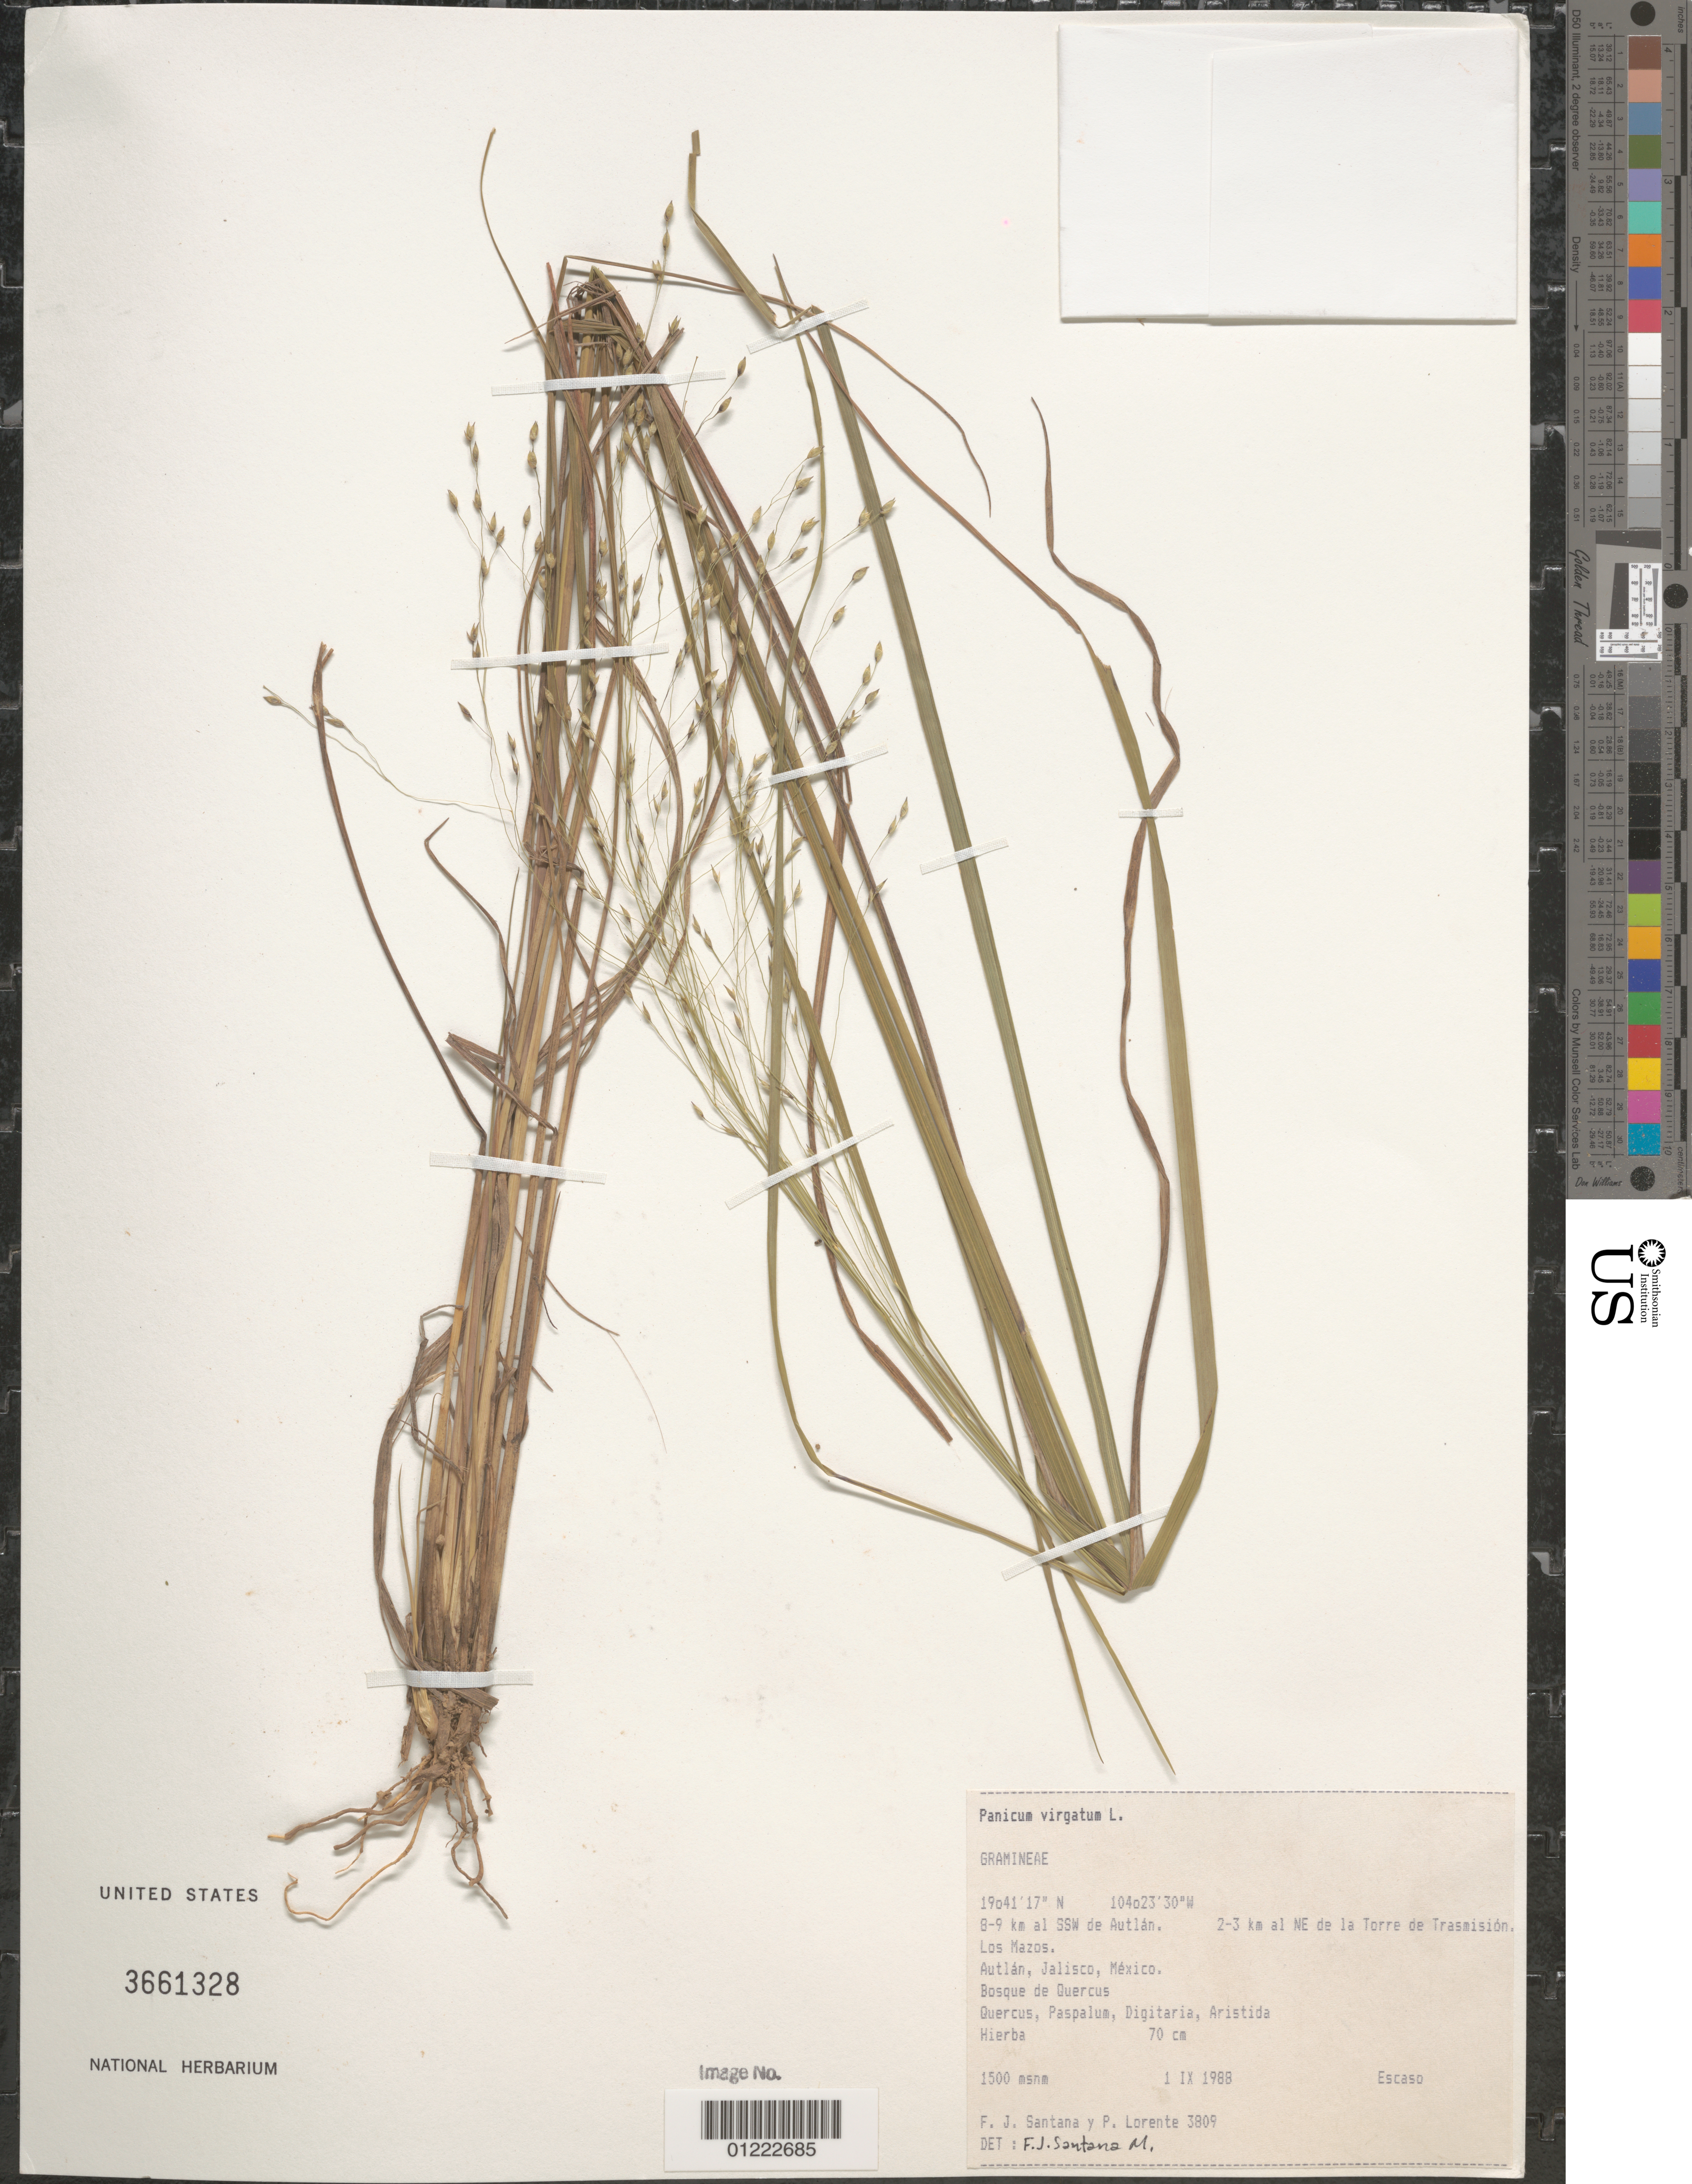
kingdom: Plantae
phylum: Tracheophyta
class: Liliopsida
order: Poales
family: Poaceae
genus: Panicum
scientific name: Panicum virgatum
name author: L.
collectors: F. J. Santana M. & P. Lorente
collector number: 3809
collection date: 1988-09-01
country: Mexico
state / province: Jalisco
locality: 8-9 km al SSW de Autlan. 2-3 km al NE de la Torre de Trasmision.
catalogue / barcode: US 3661328